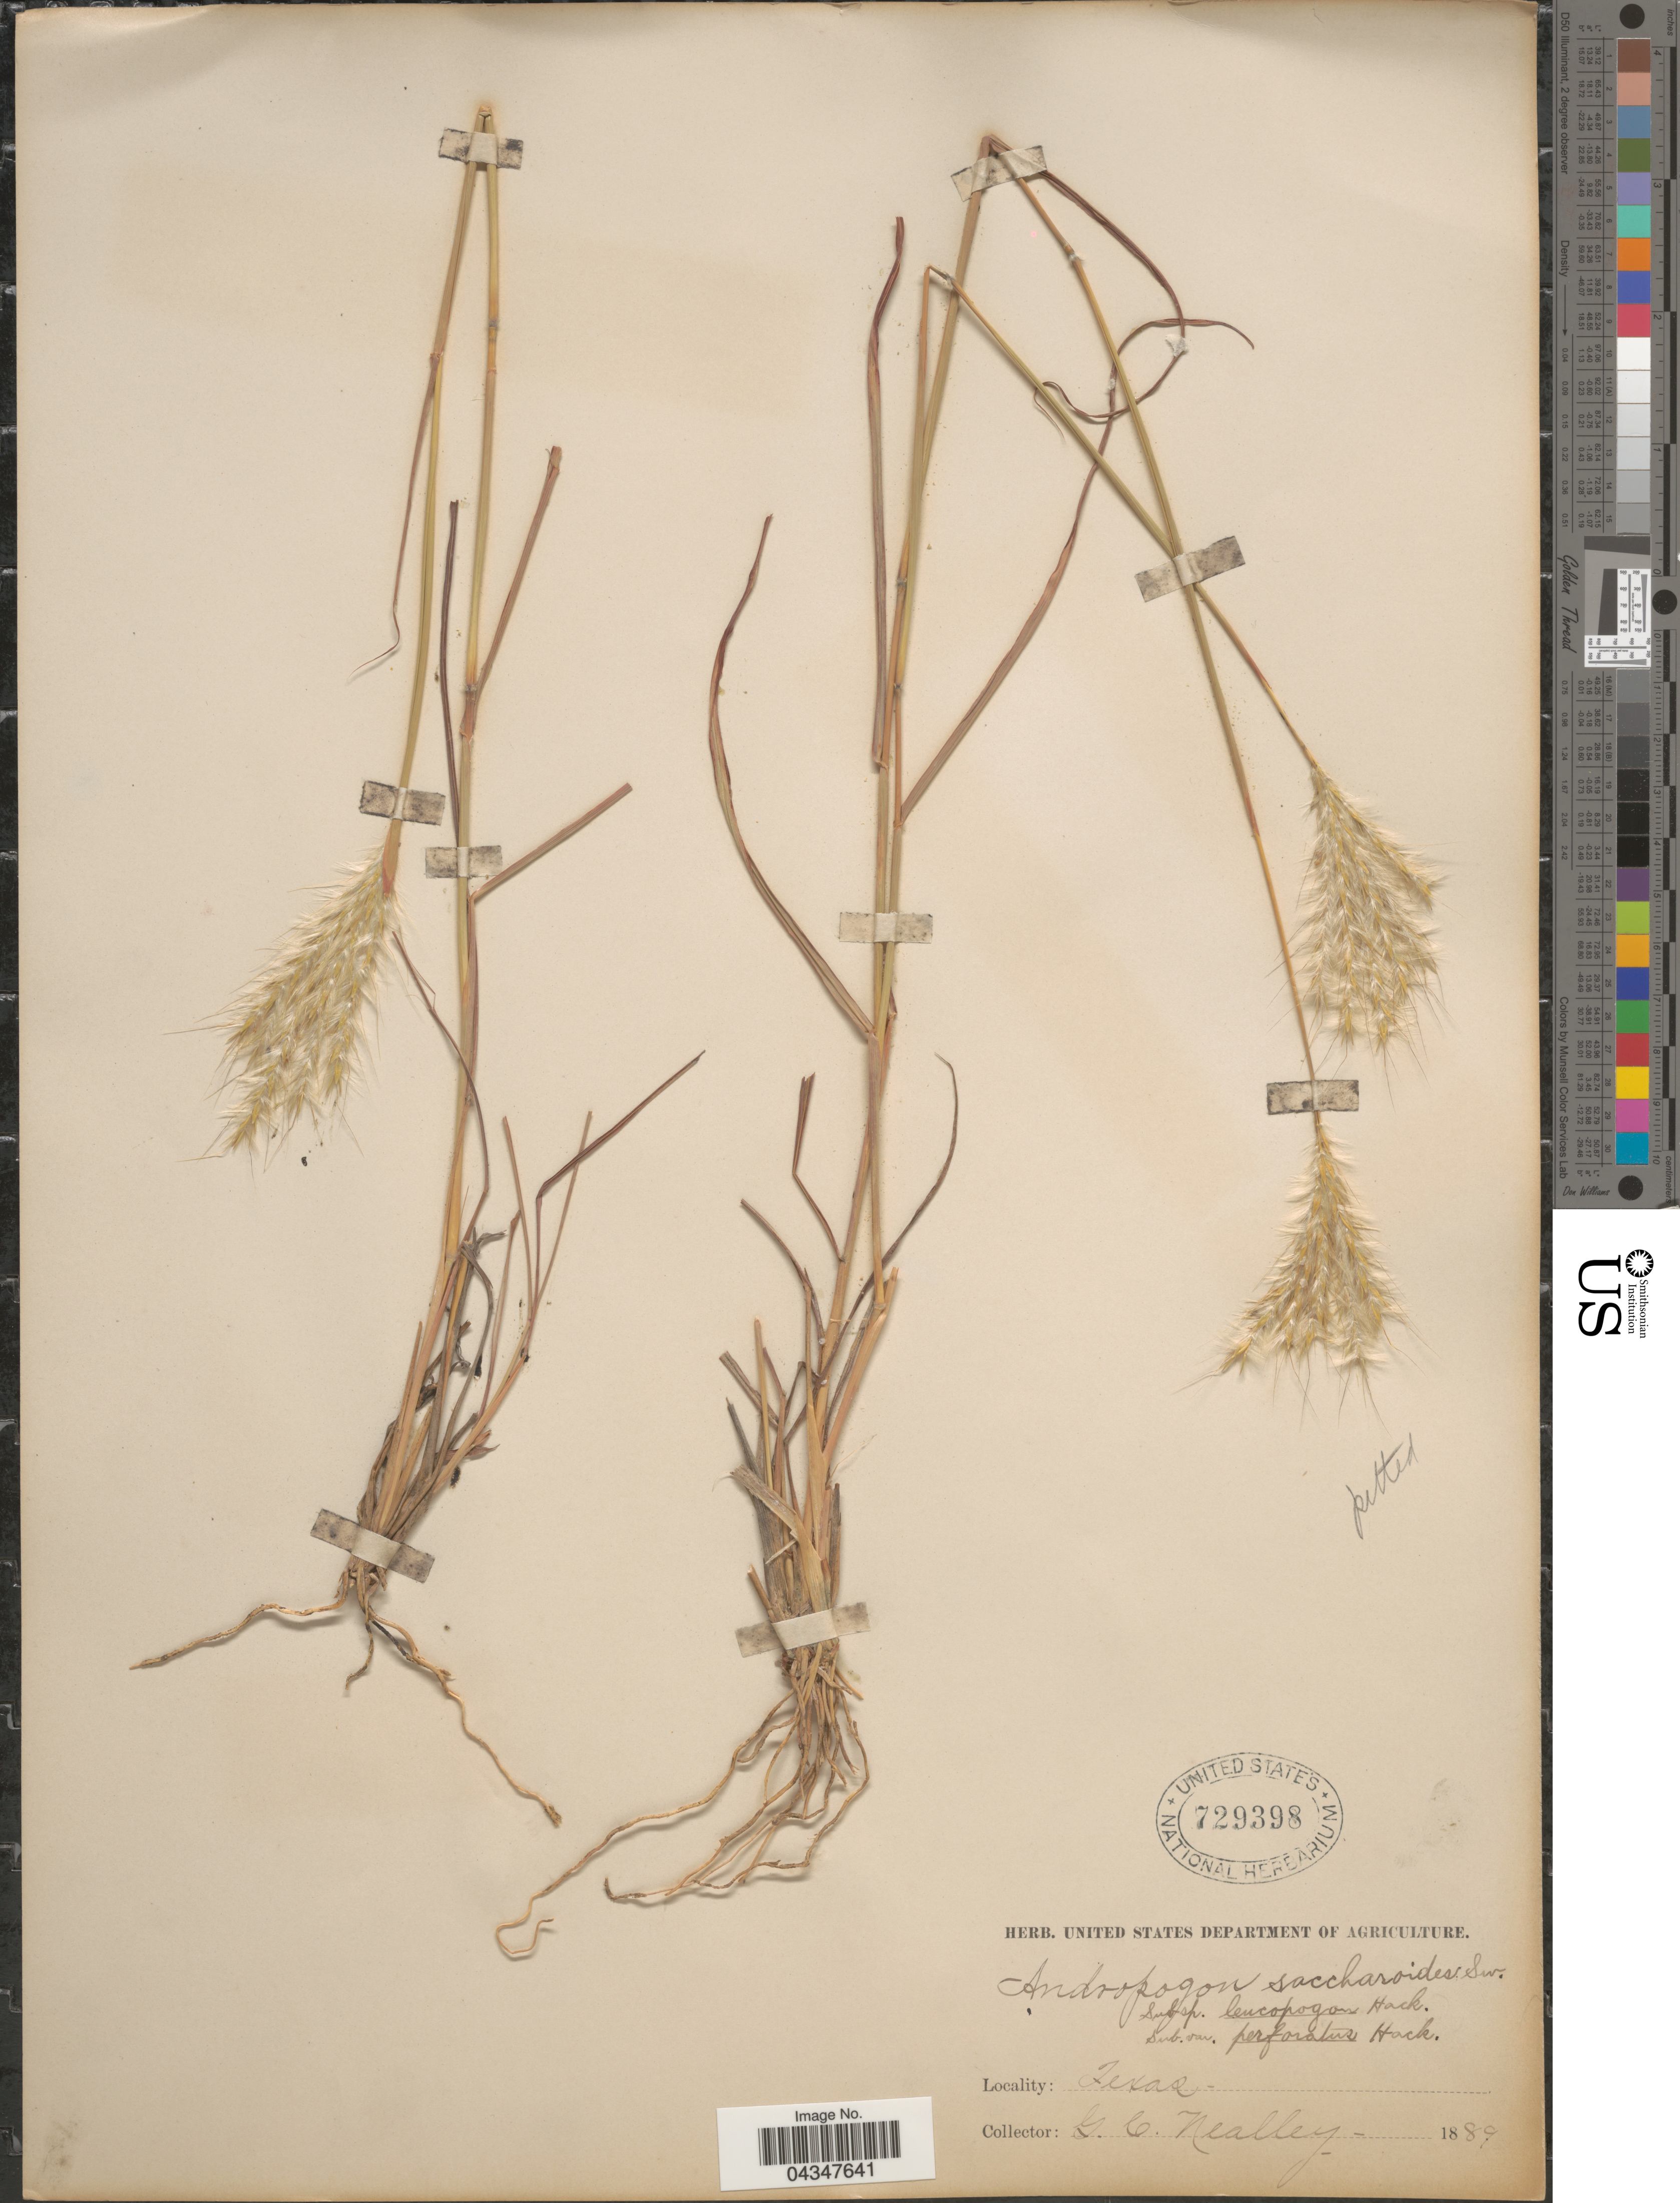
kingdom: Plantae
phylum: Tracheophyta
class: Liliopsida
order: Poales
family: Poaceae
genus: Bothriochloa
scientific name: Bothriochloa barbinodis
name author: (Lag.) Herter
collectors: G. C. Nealley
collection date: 1889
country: United States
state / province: Texas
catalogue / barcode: US 729398